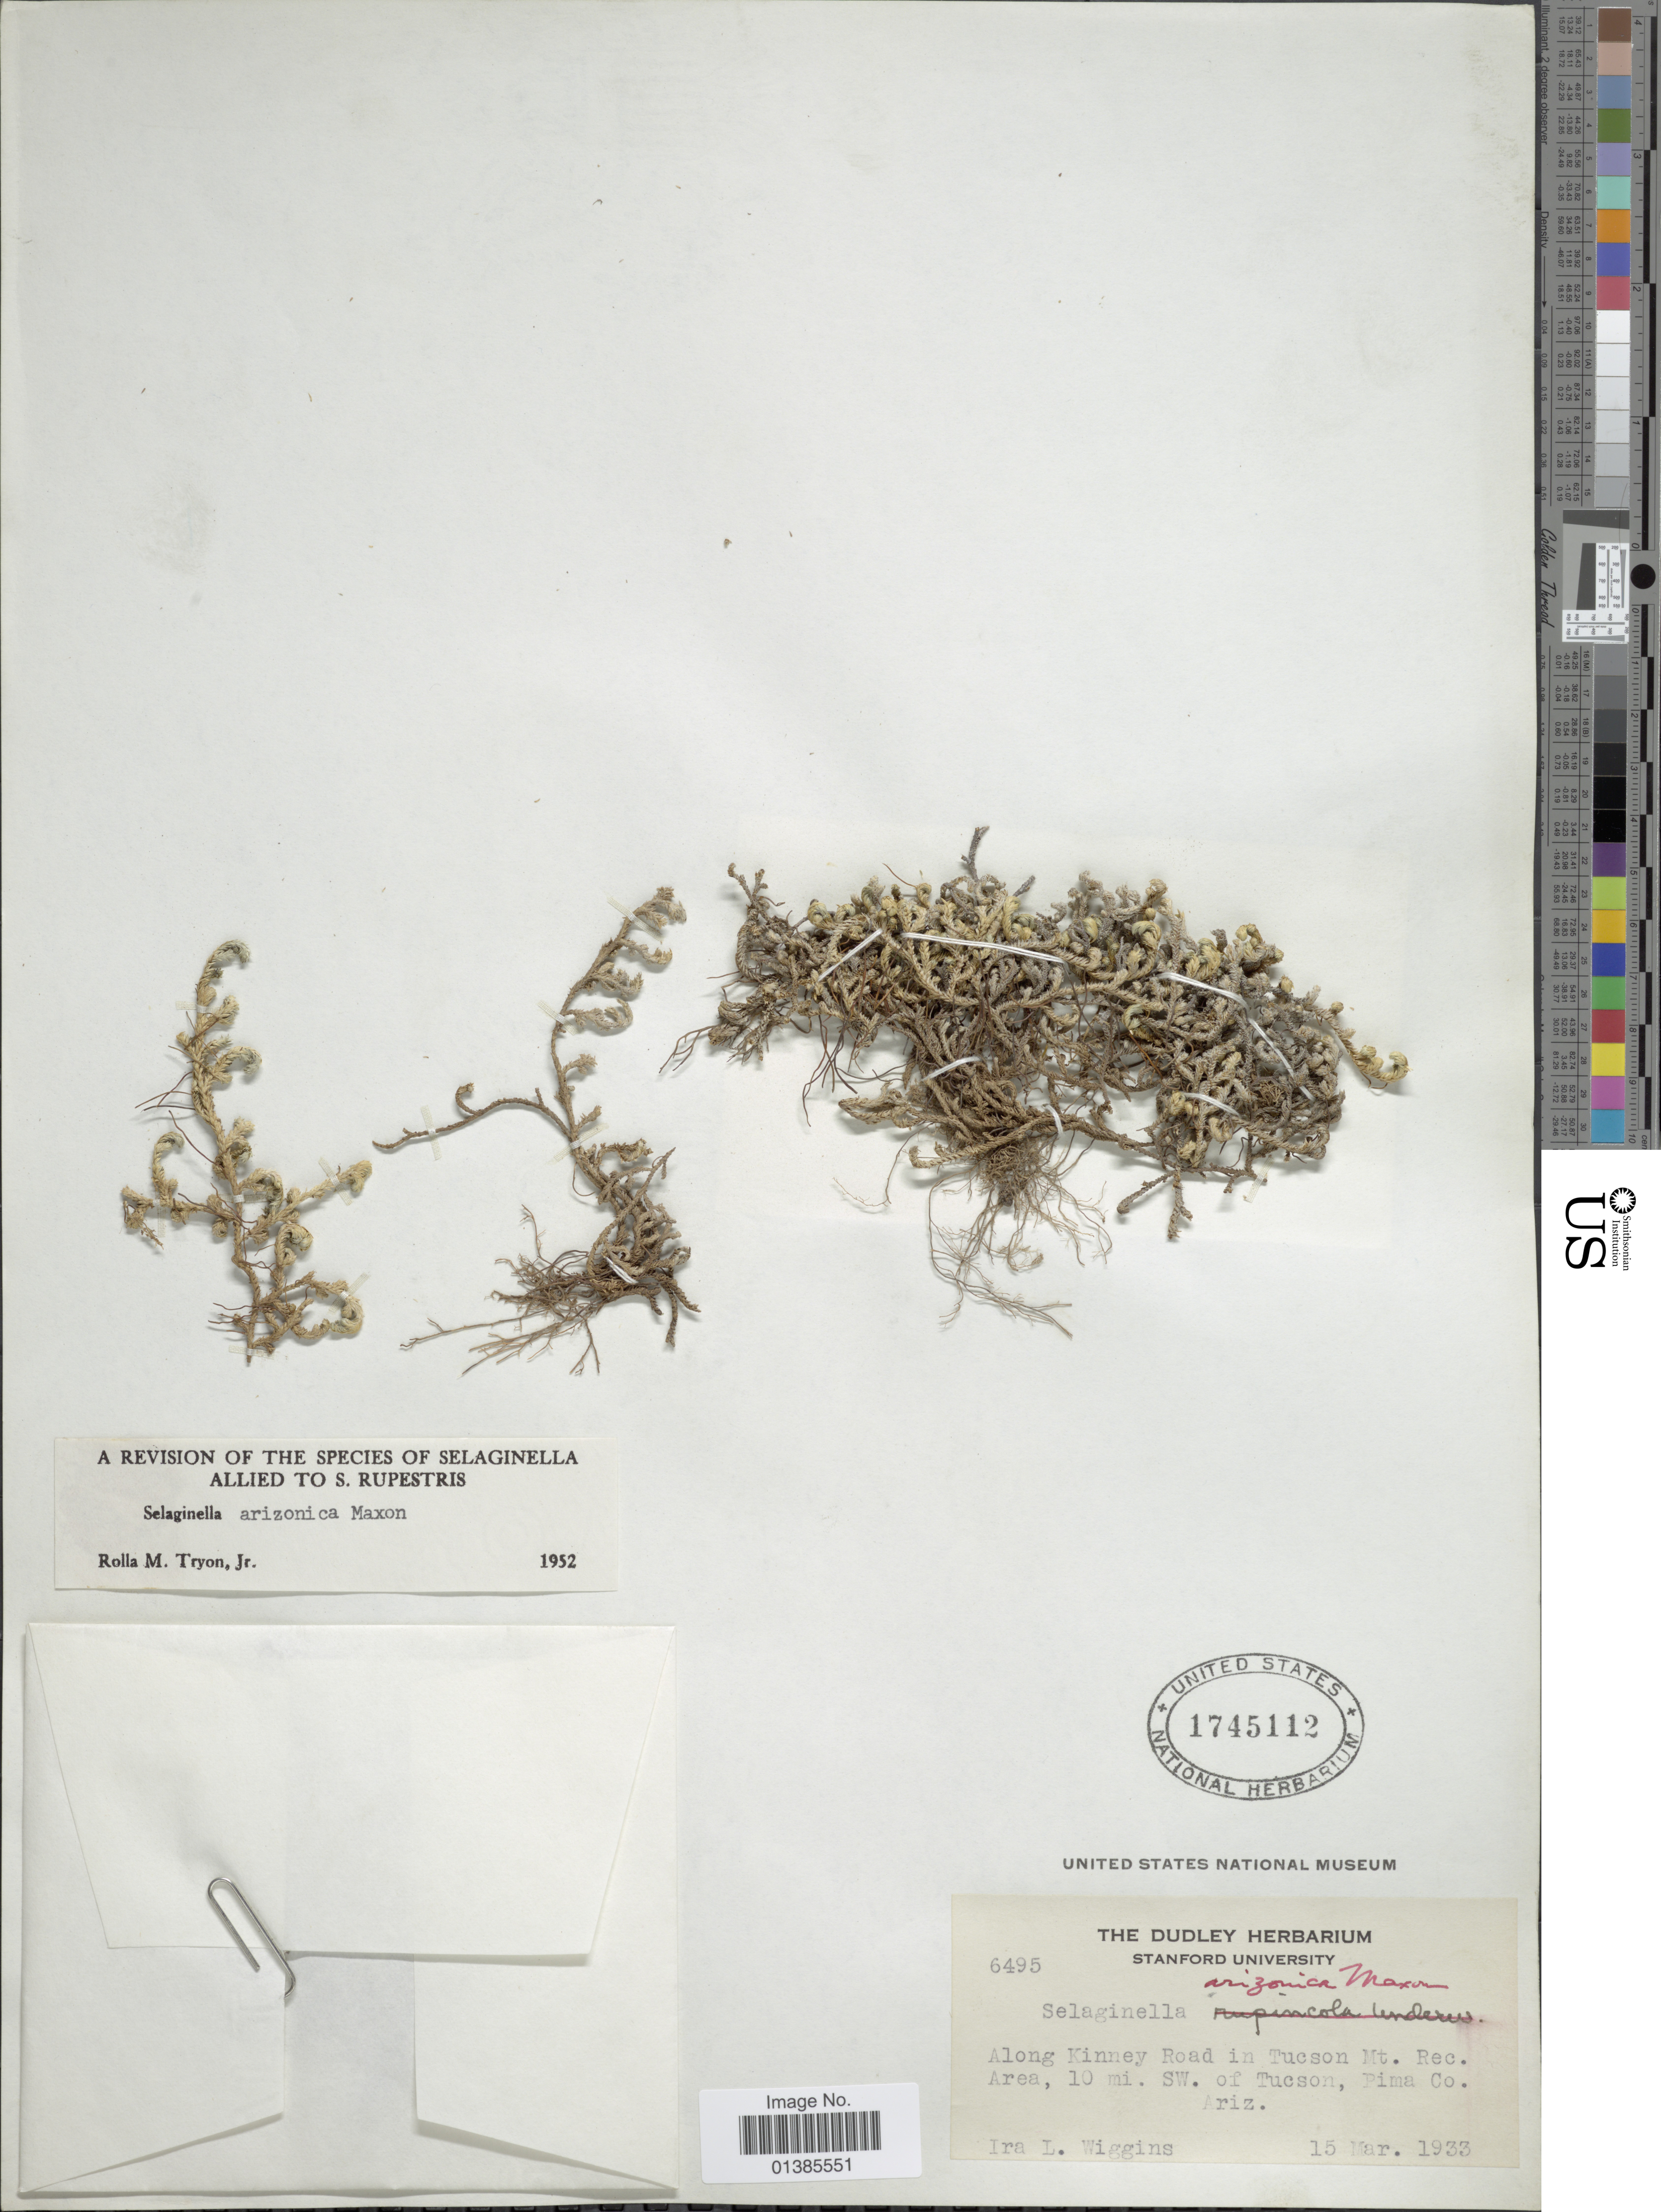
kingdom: Plantae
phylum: Tracheophyta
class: Lycopodiopsida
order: Selaginellales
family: Selaginellaceae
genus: Selaginella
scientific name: Selaginella arizonica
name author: Maxon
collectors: I. L. Wiggins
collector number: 6495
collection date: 1933-03-15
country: United States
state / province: Arizona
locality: Along Kinney Road in Tucson Mt. Rec. Area, 10 mi. SW. of Tucson, Pima Co.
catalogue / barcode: US 1745112